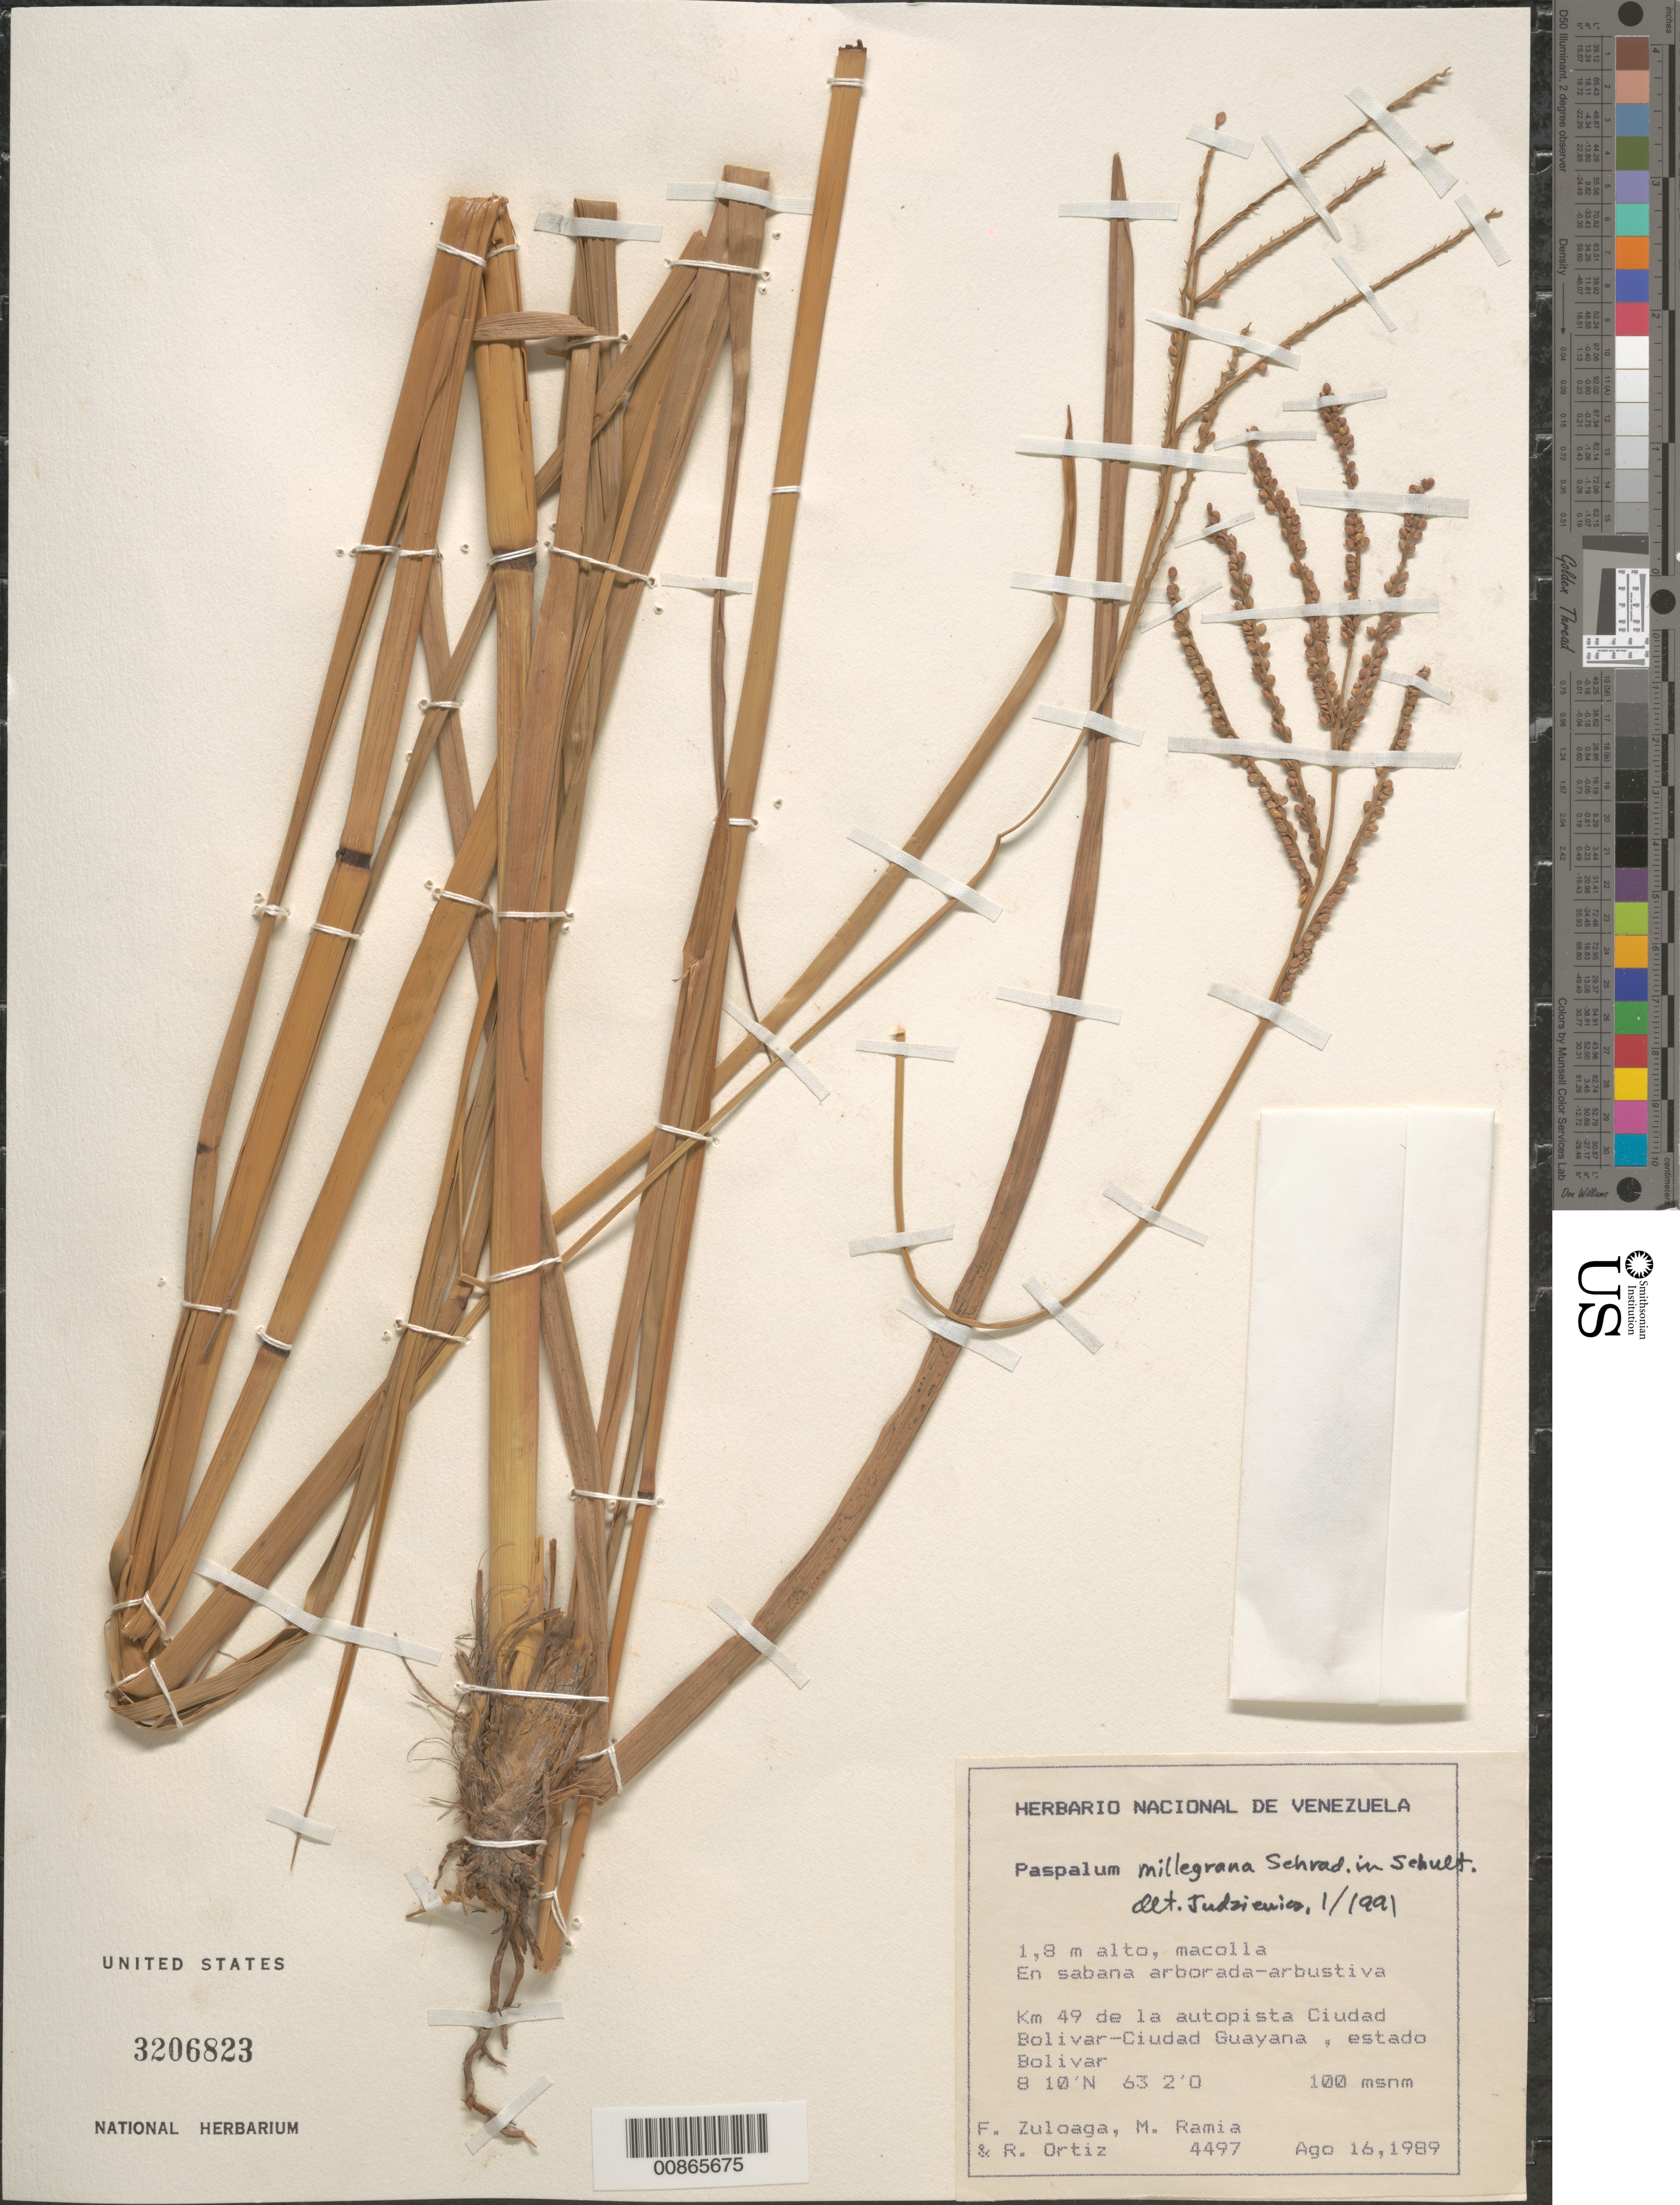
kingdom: Plantae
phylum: Tracheophyta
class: Liliopsida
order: Poales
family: Poaceae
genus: Paspalum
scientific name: Paspalum millegrana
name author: Schrad.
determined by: Judziewicz, E. J.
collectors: F. O. Zuloaga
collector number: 4497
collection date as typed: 16-Aug-89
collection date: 1989-08-16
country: Venezuela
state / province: Bolívar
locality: Ciudad Bolívar autopista-Cuidad Guyana, km 49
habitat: Sabana arborada-arbustiva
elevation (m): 100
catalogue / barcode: US 3206823